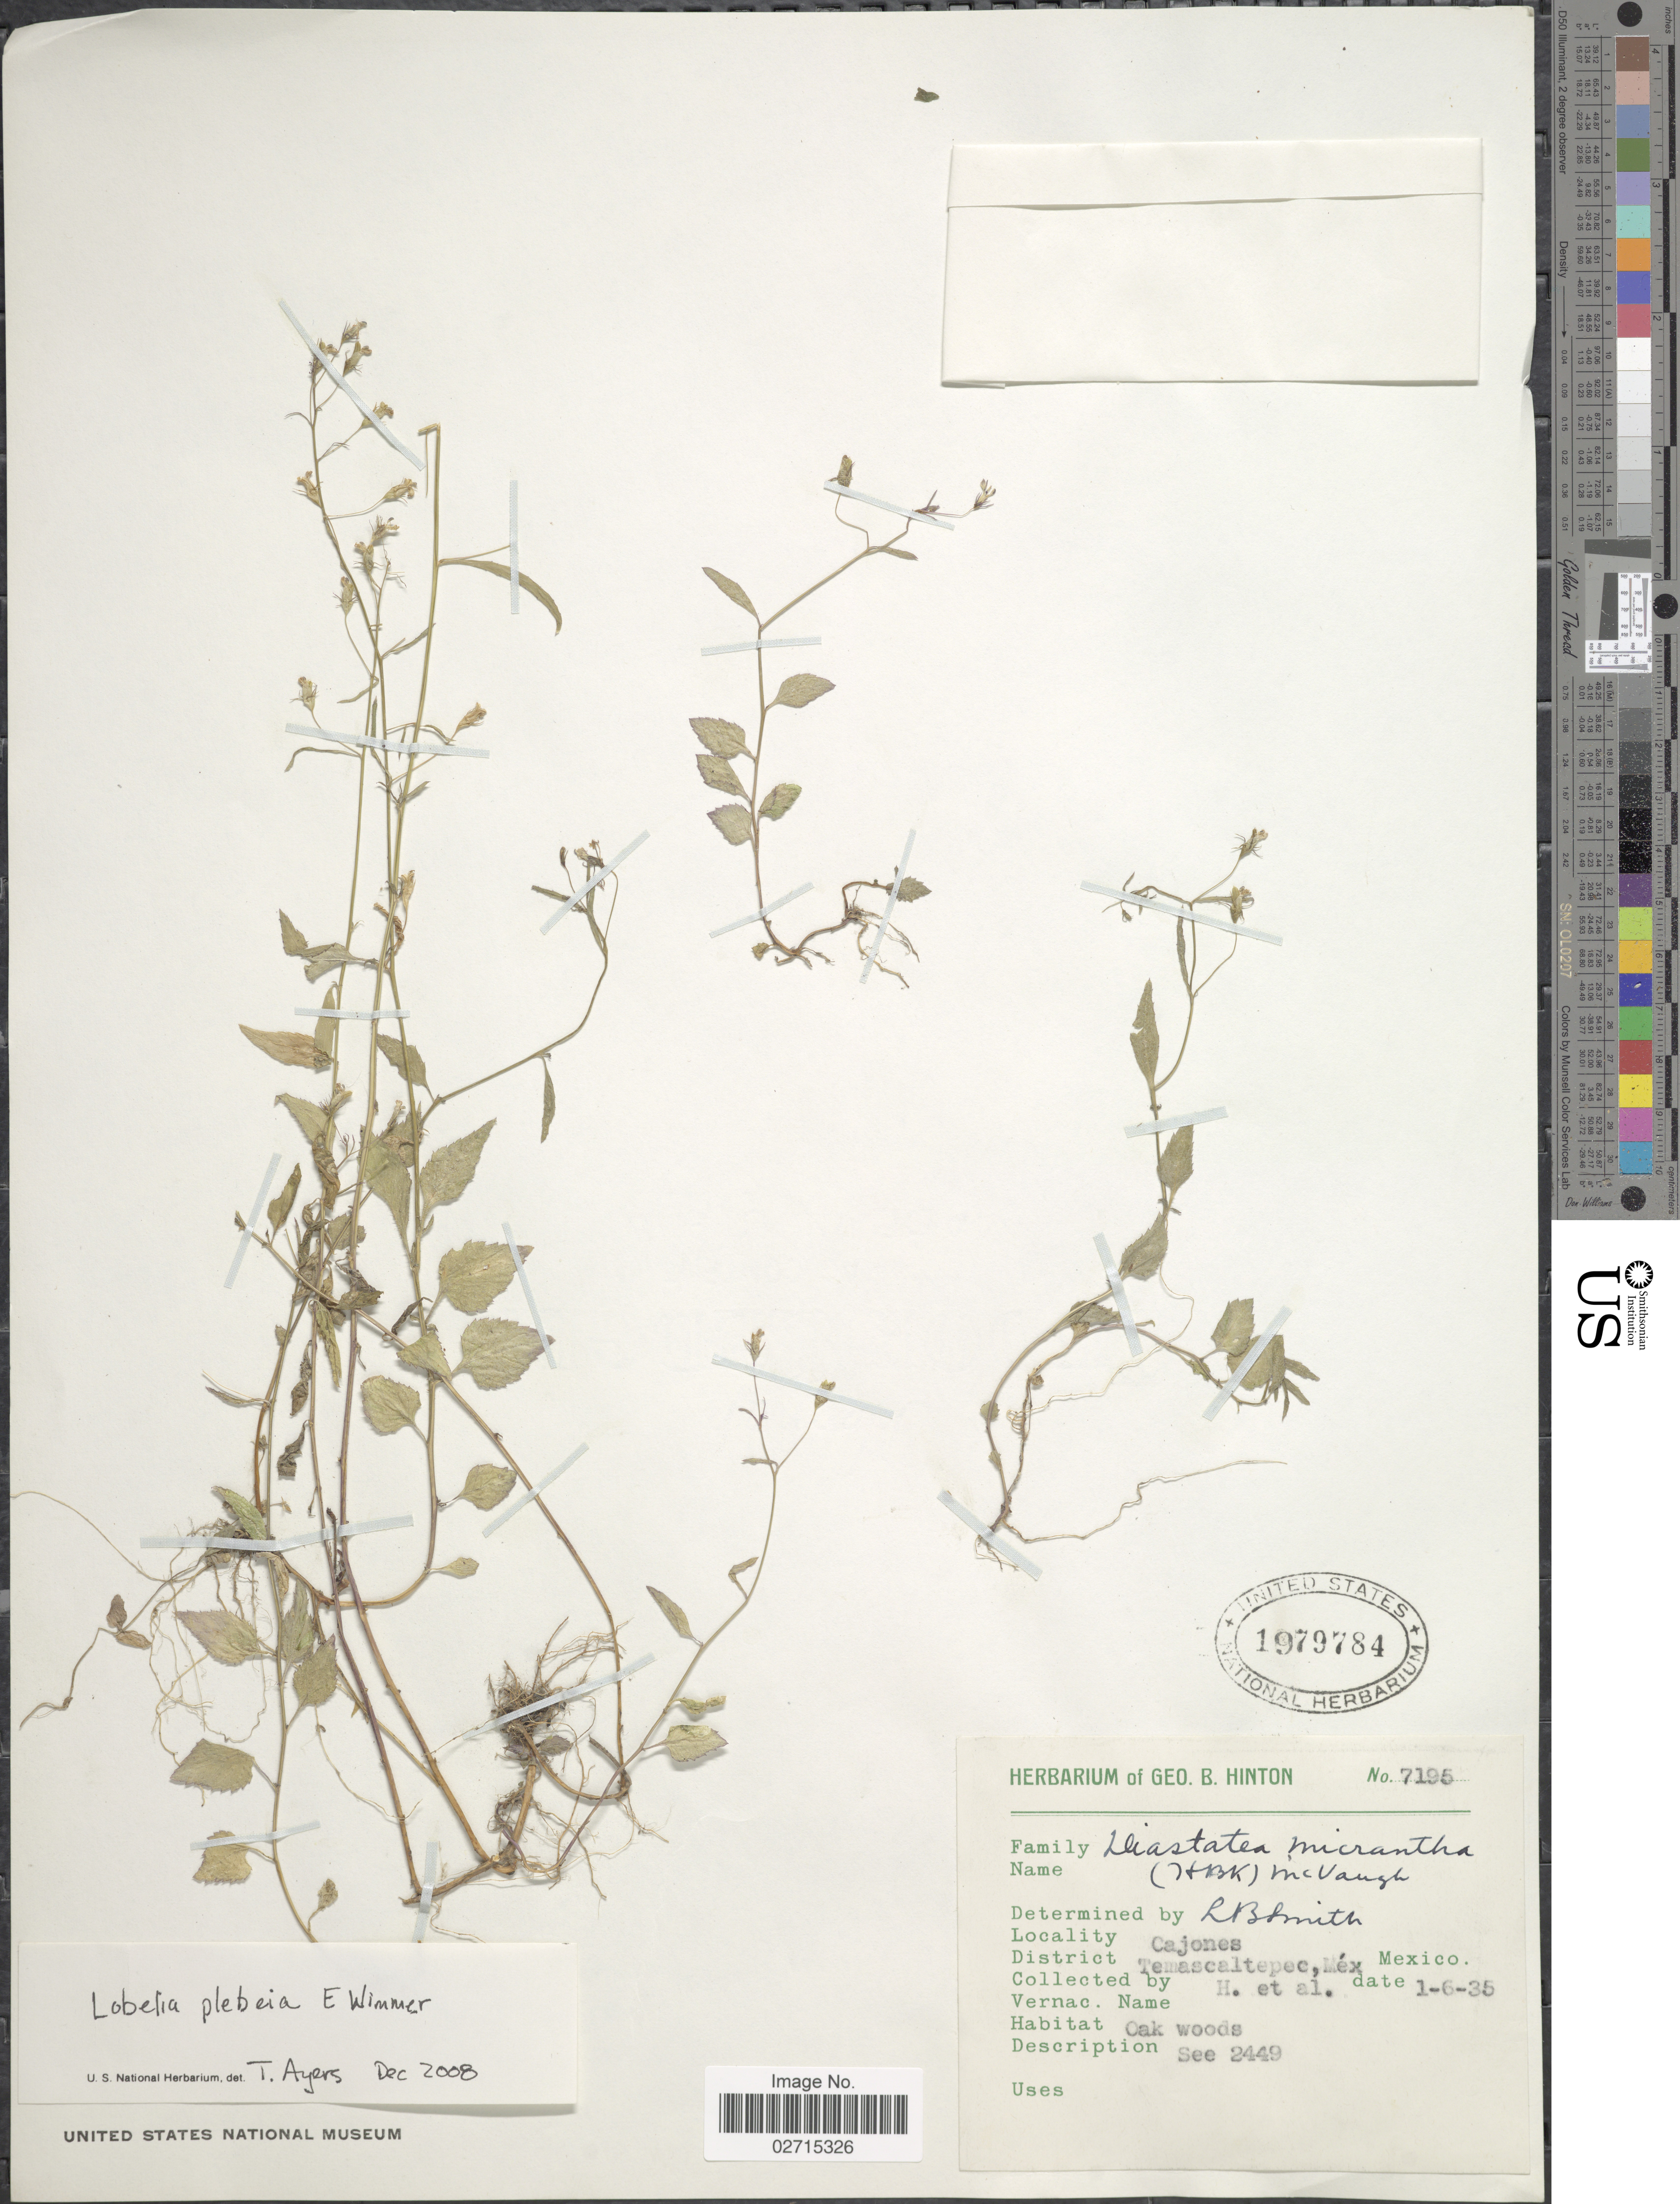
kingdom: Plantae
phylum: Tracheophyta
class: Magnoliopsida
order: Asterales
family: Campanulaceae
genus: Lobelia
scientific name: Lobelia plebeia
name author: E. Wimm.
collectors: G. B. Hinton & et al.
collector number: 7195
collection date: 1935-01-06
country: Mexico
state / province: México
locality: Cajones, District Temascaltepec; Oak woods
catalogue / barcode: US 1979784